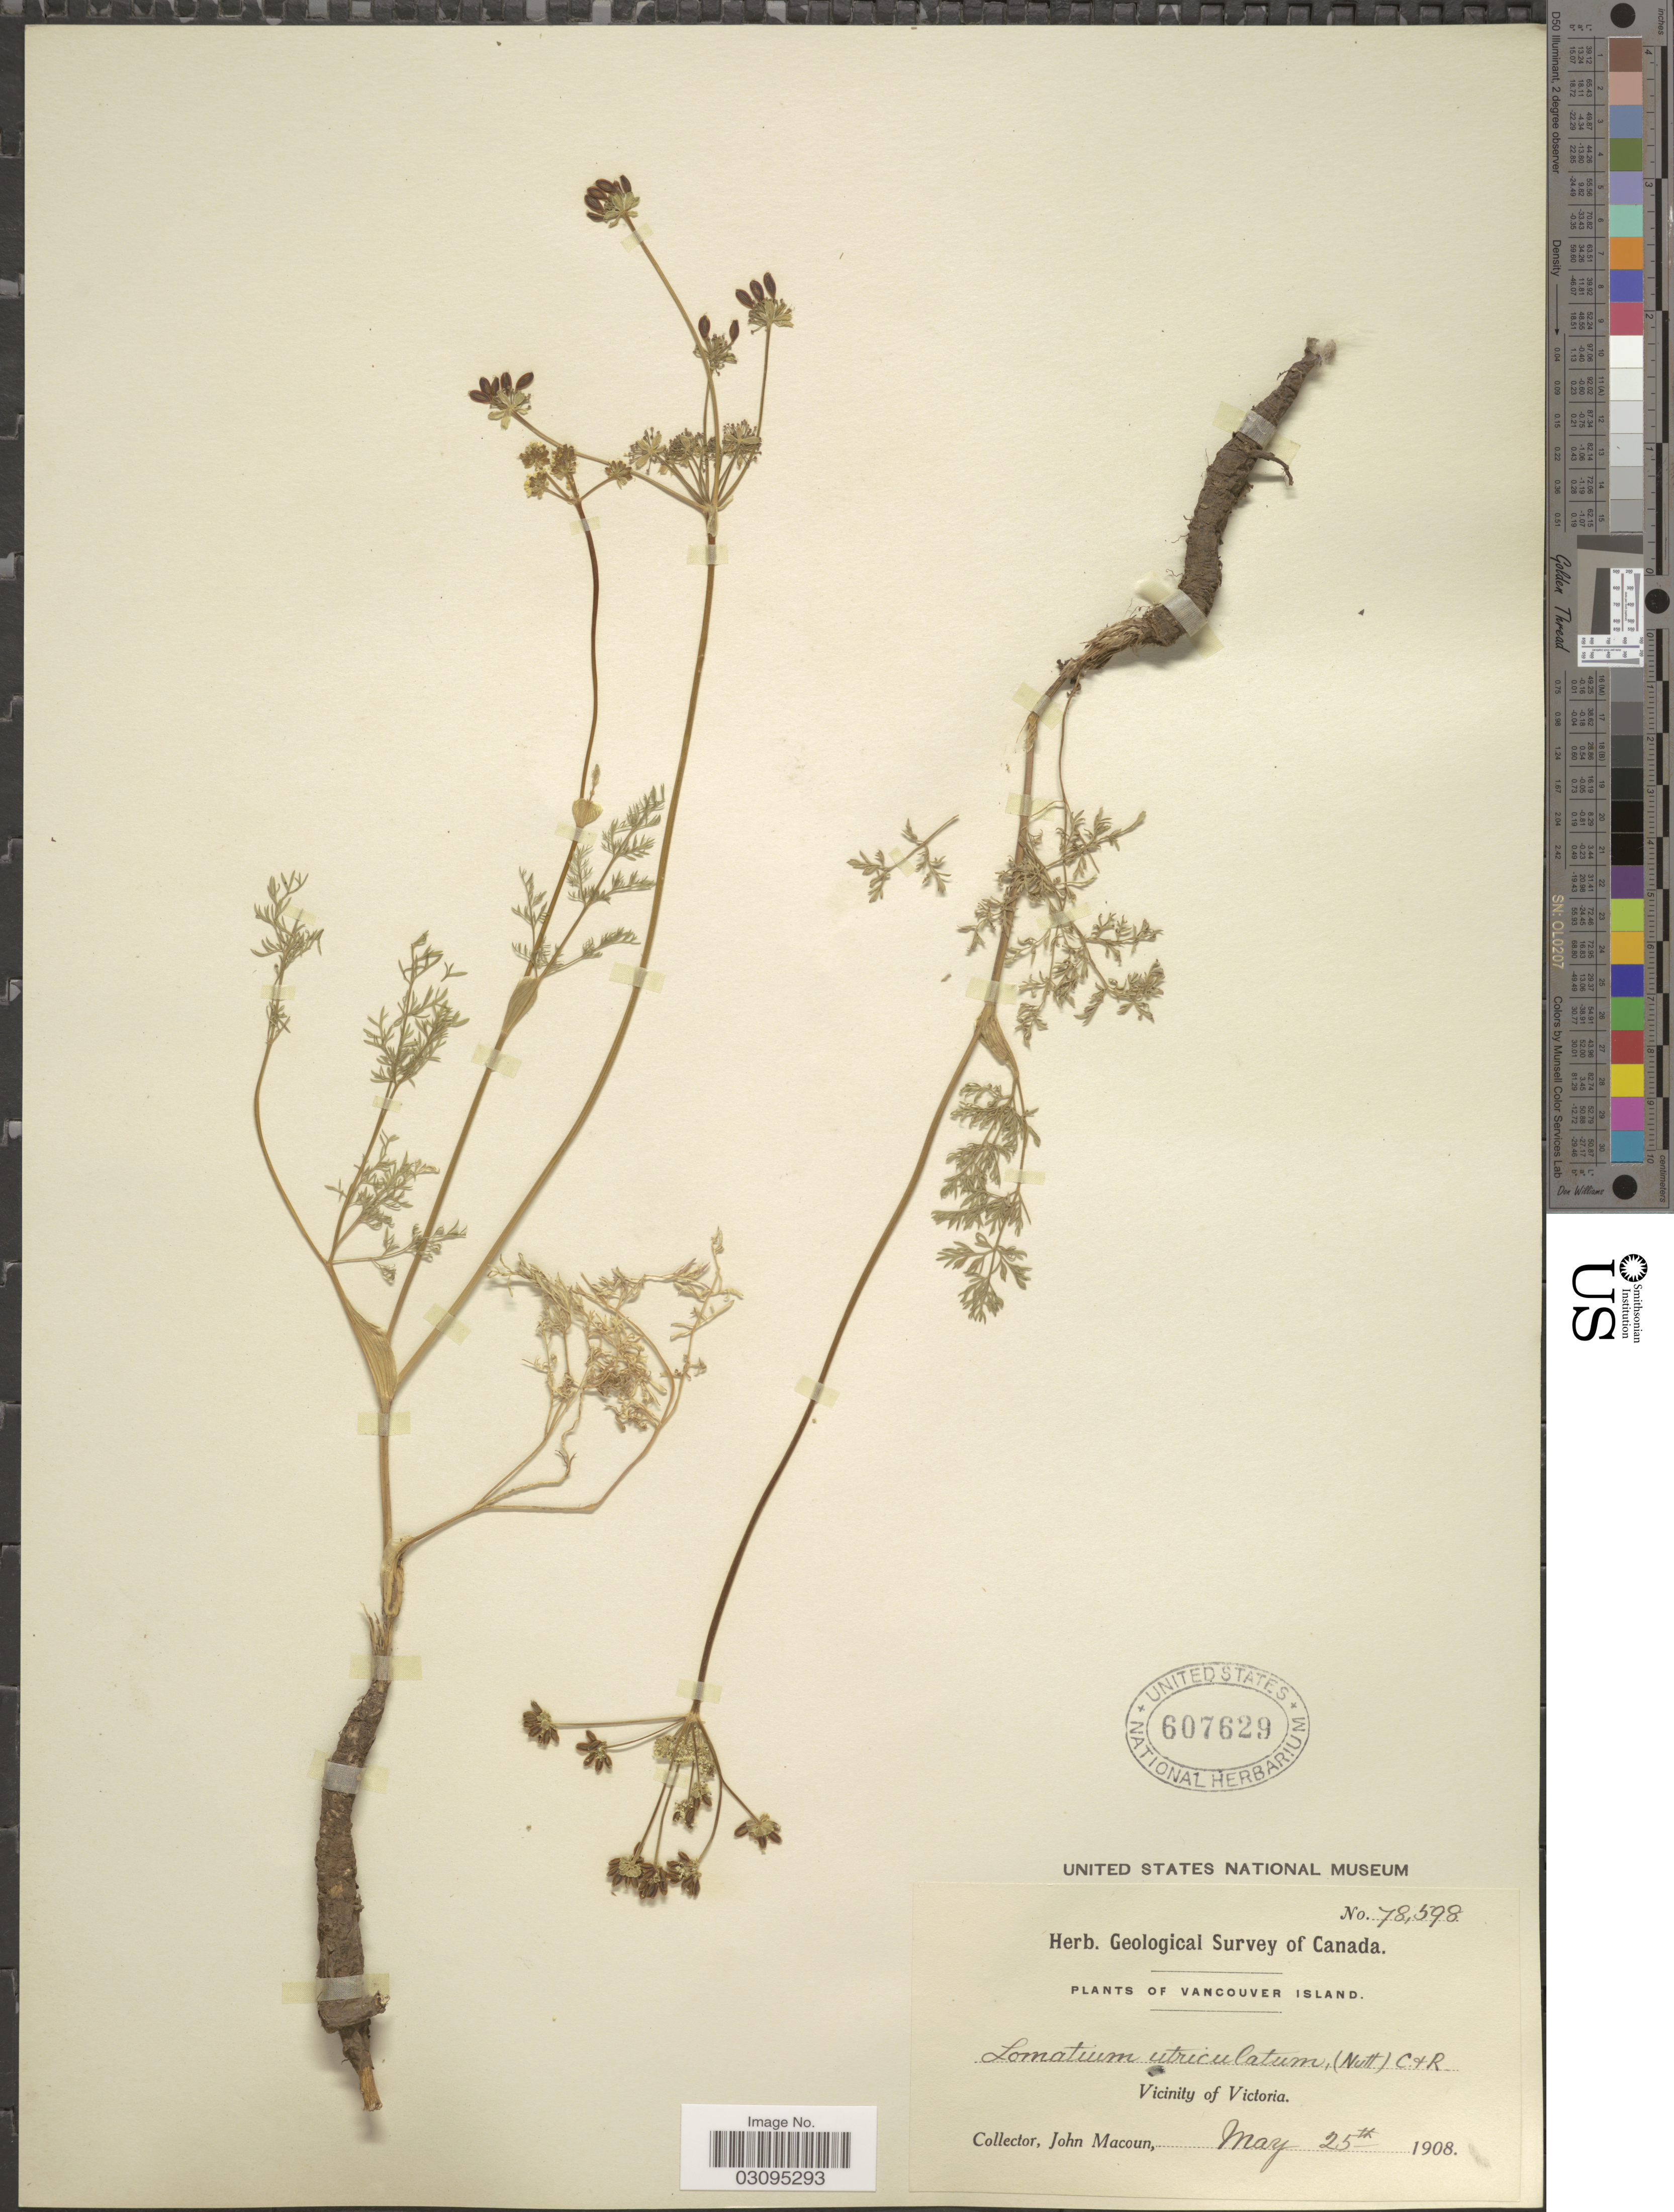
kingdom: Plantae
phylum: Tracheophyta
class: Magnoliopsida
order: Apiales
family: Apiaceae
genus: Lomatium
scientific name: Lomatium utriculatum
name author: (Nutt. ex Torr. & A. Gray) J.M. Coult. & Rose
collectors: J. Macoun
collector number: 78598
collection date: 1908-05-25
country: Canada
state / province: British Columbia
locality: Vancouver Island, Vicinity of Victoria.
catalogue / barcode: US 607629